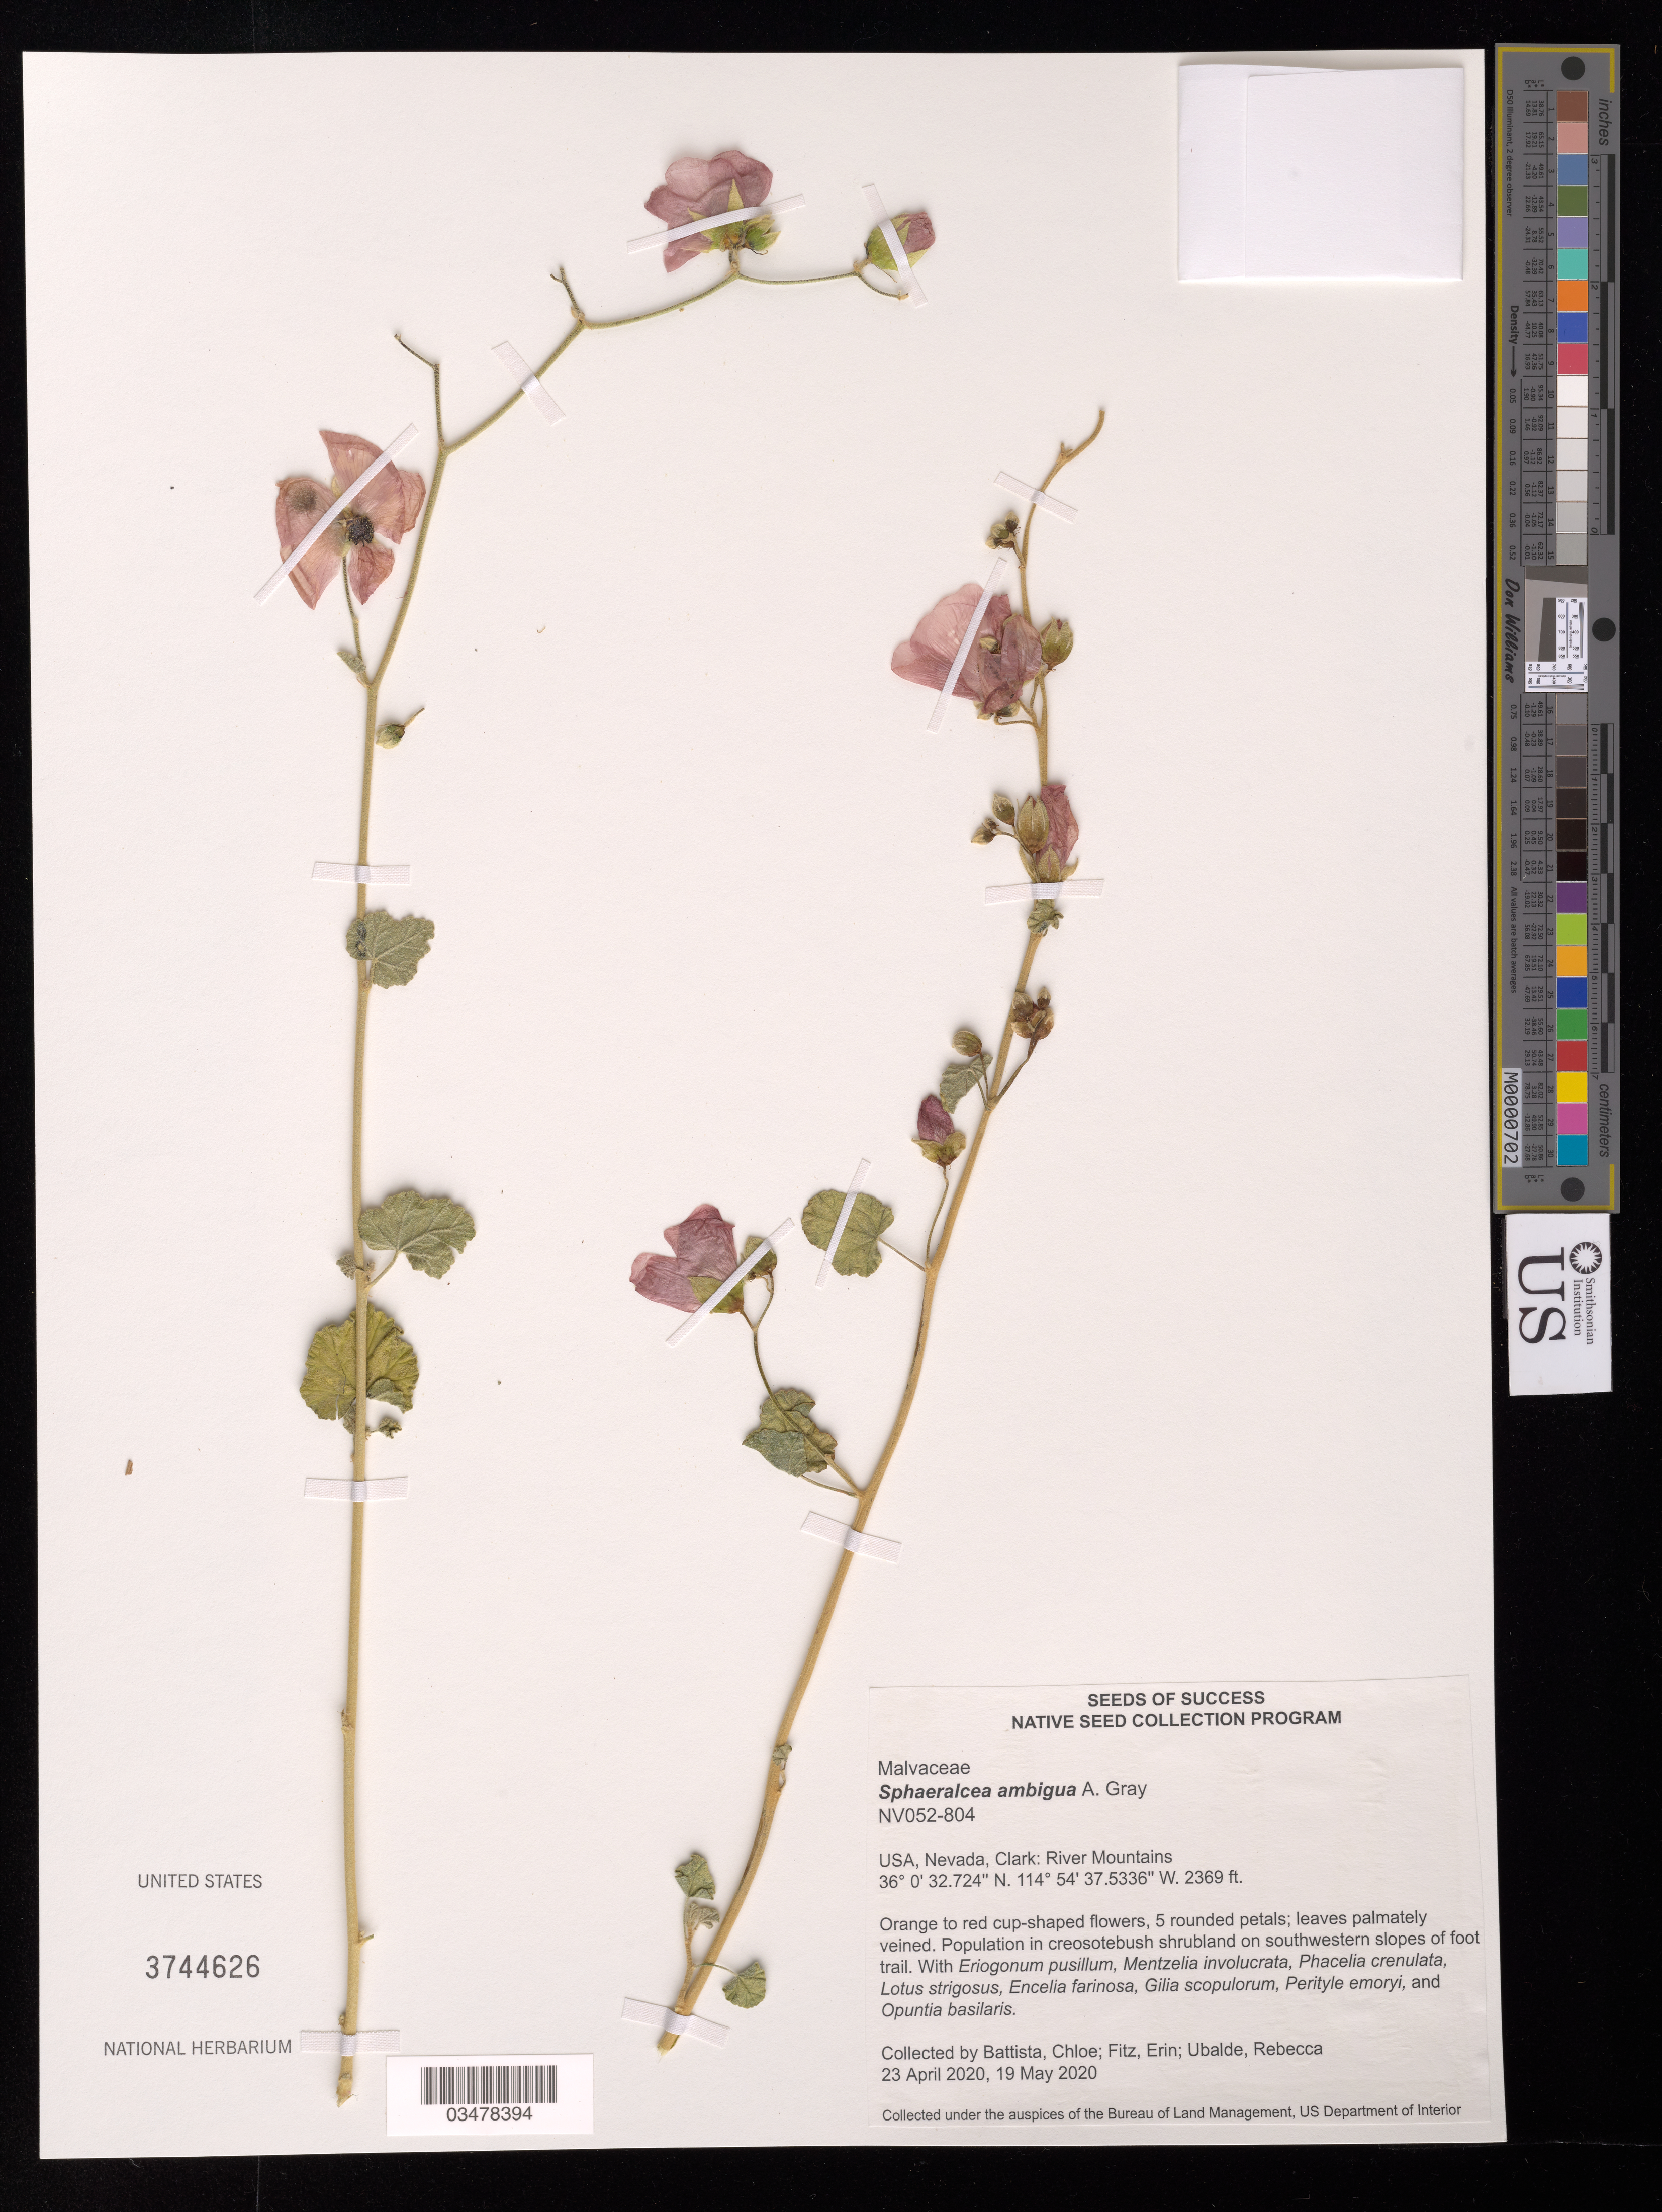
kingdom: Plantae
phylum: Tracheophyta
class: Magnoliopsida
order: Malvales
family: Malvaceae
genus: Sphaeralcea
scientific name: Sphaeralcea ambigua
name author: A. Gray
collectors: C. Battista, E. Fitz & R. Ubalde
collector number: NV052-804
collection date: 2020-04-23,2020-05-19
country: United States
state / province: Nevada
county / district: Clark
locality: River Mountains.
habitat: Creosotebush shrubland. With Phacelia crenulata, Lotus strigosus, Encelia farinosa, etc.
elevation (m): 722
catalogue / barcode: US 3744626